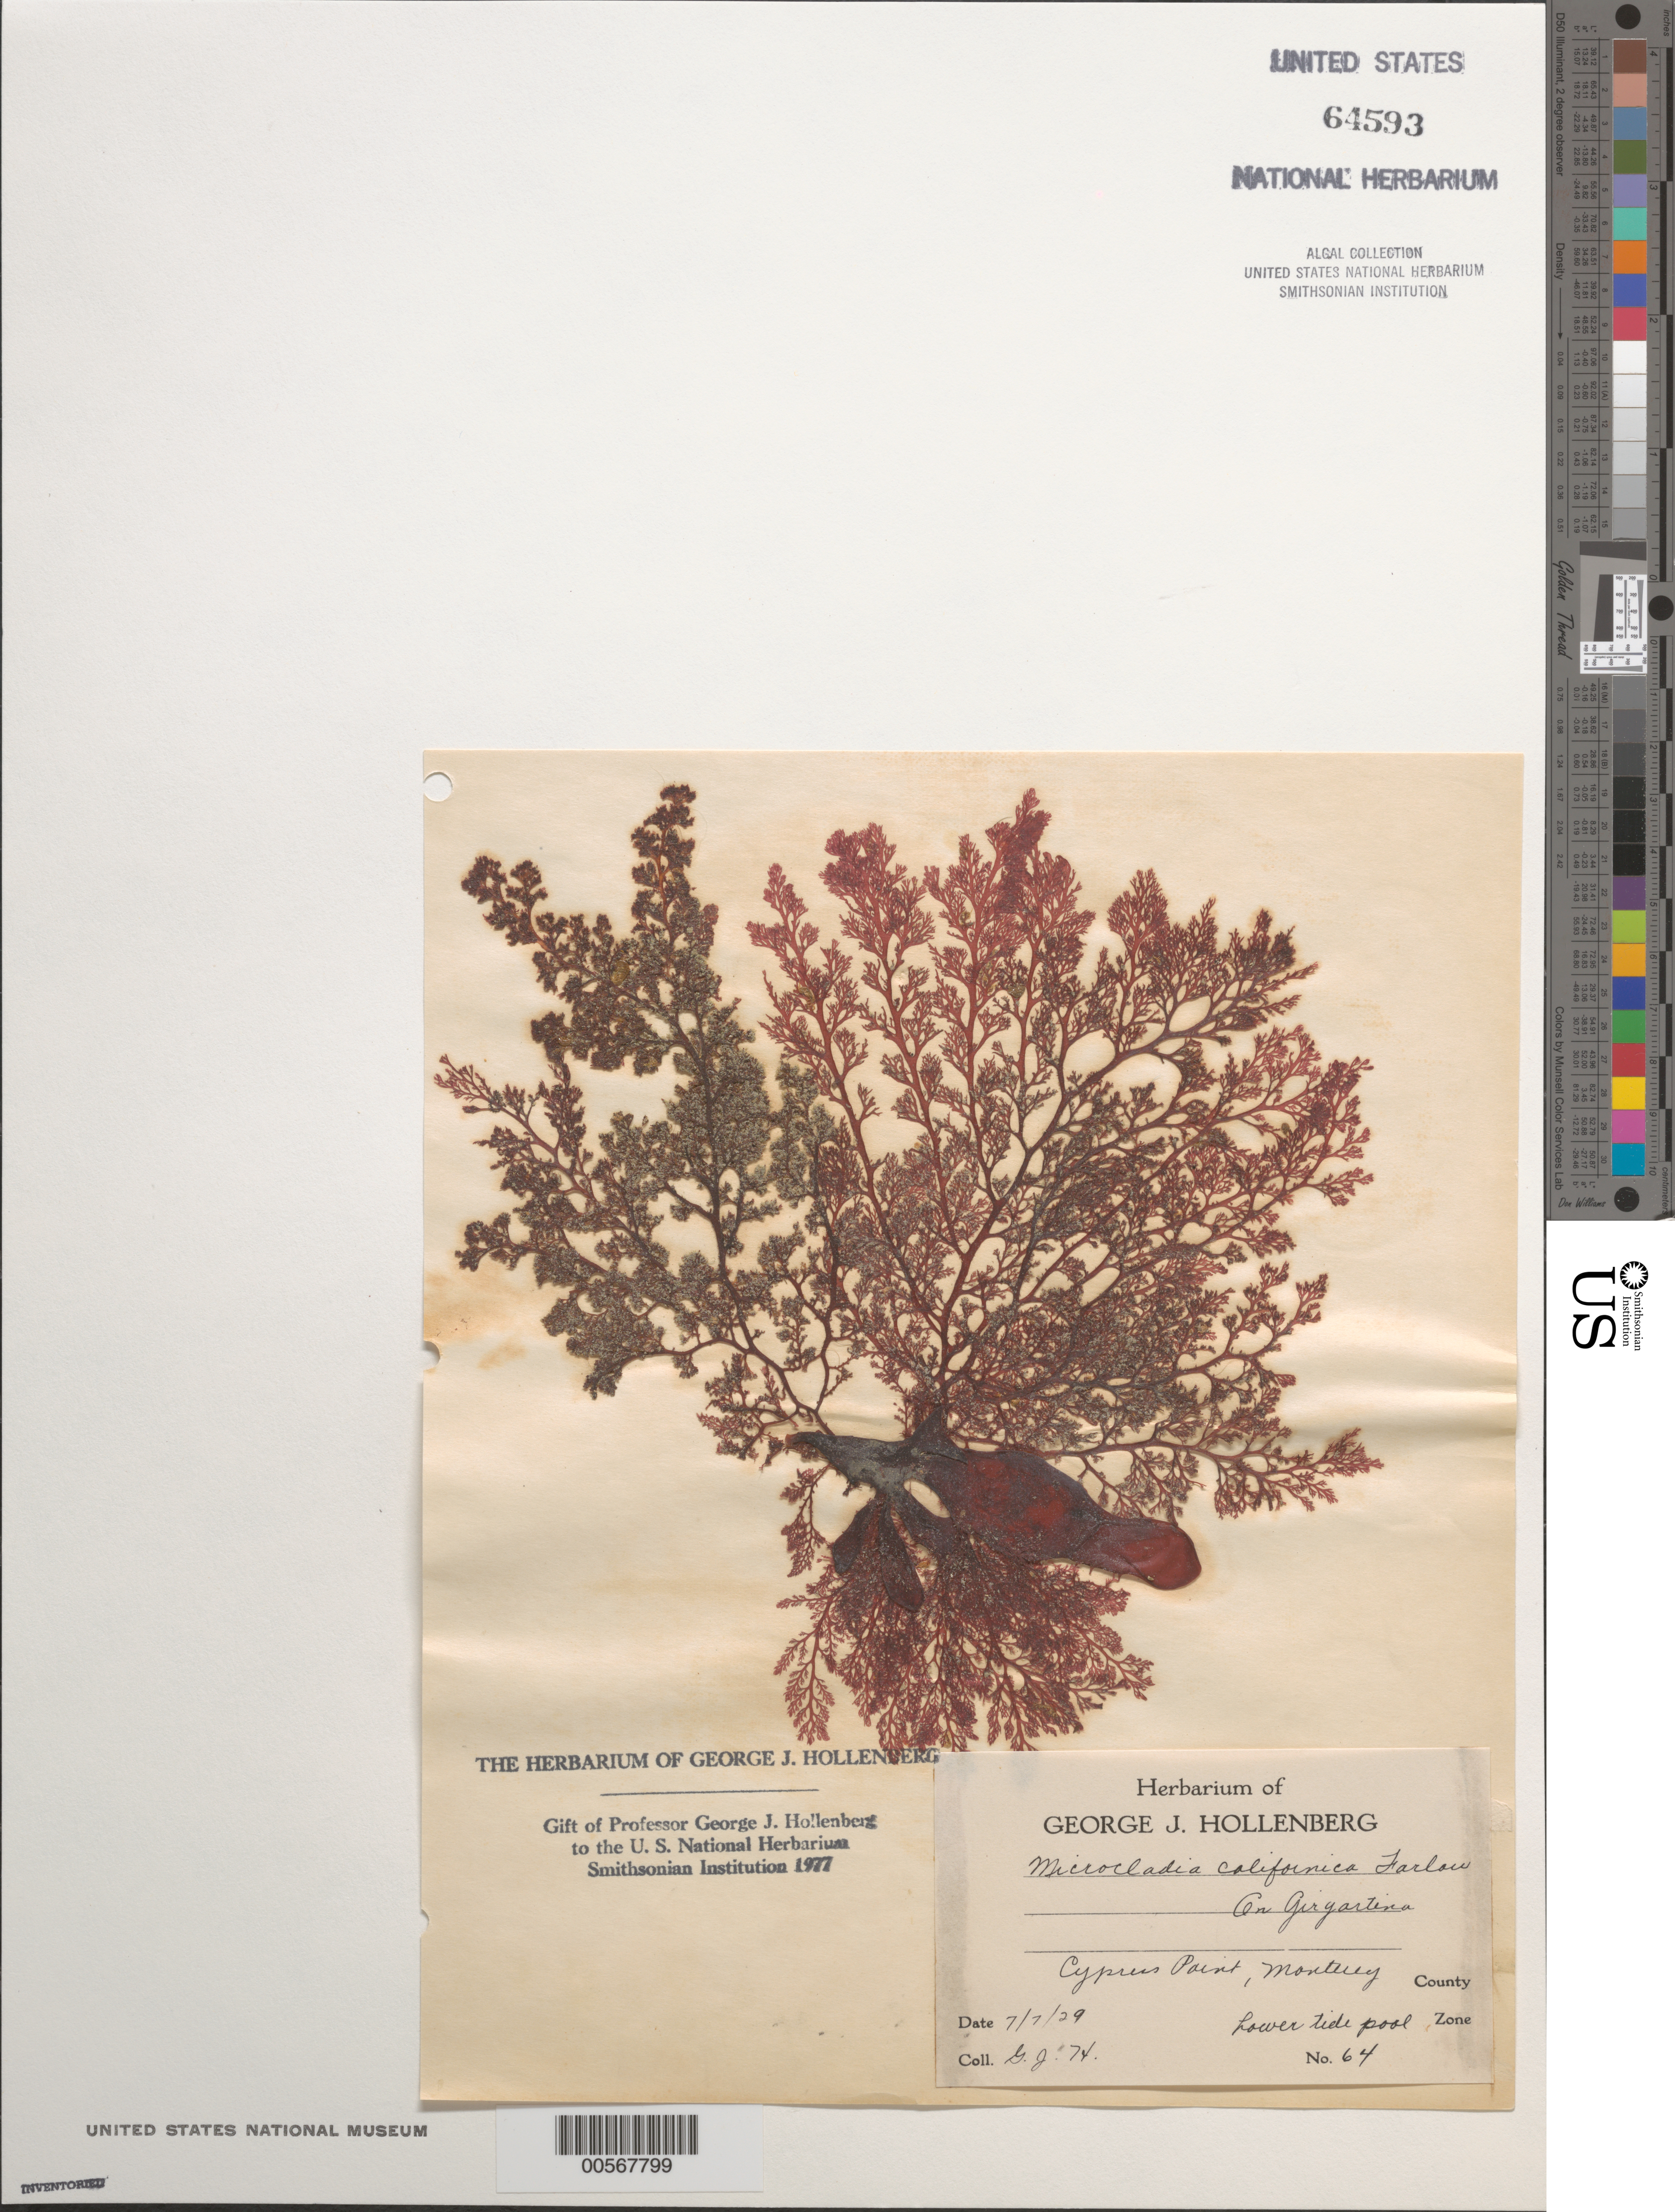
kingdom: Plantae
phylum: Rhodophyta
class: Florideophyceae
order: Ceramiales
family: Ceramiaceae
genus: Campylaephora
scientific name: Campylaephora californica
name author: (Farl.) T.O. Cho in T.O. Cho et al.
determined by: Algae name updating Project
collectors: G. Hollenberg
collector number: GJH 64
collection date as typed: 07 Jul 1929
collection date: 1929-07-07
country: United States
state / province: California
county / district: Monterey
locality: Cypress Point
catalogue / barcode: US 64593